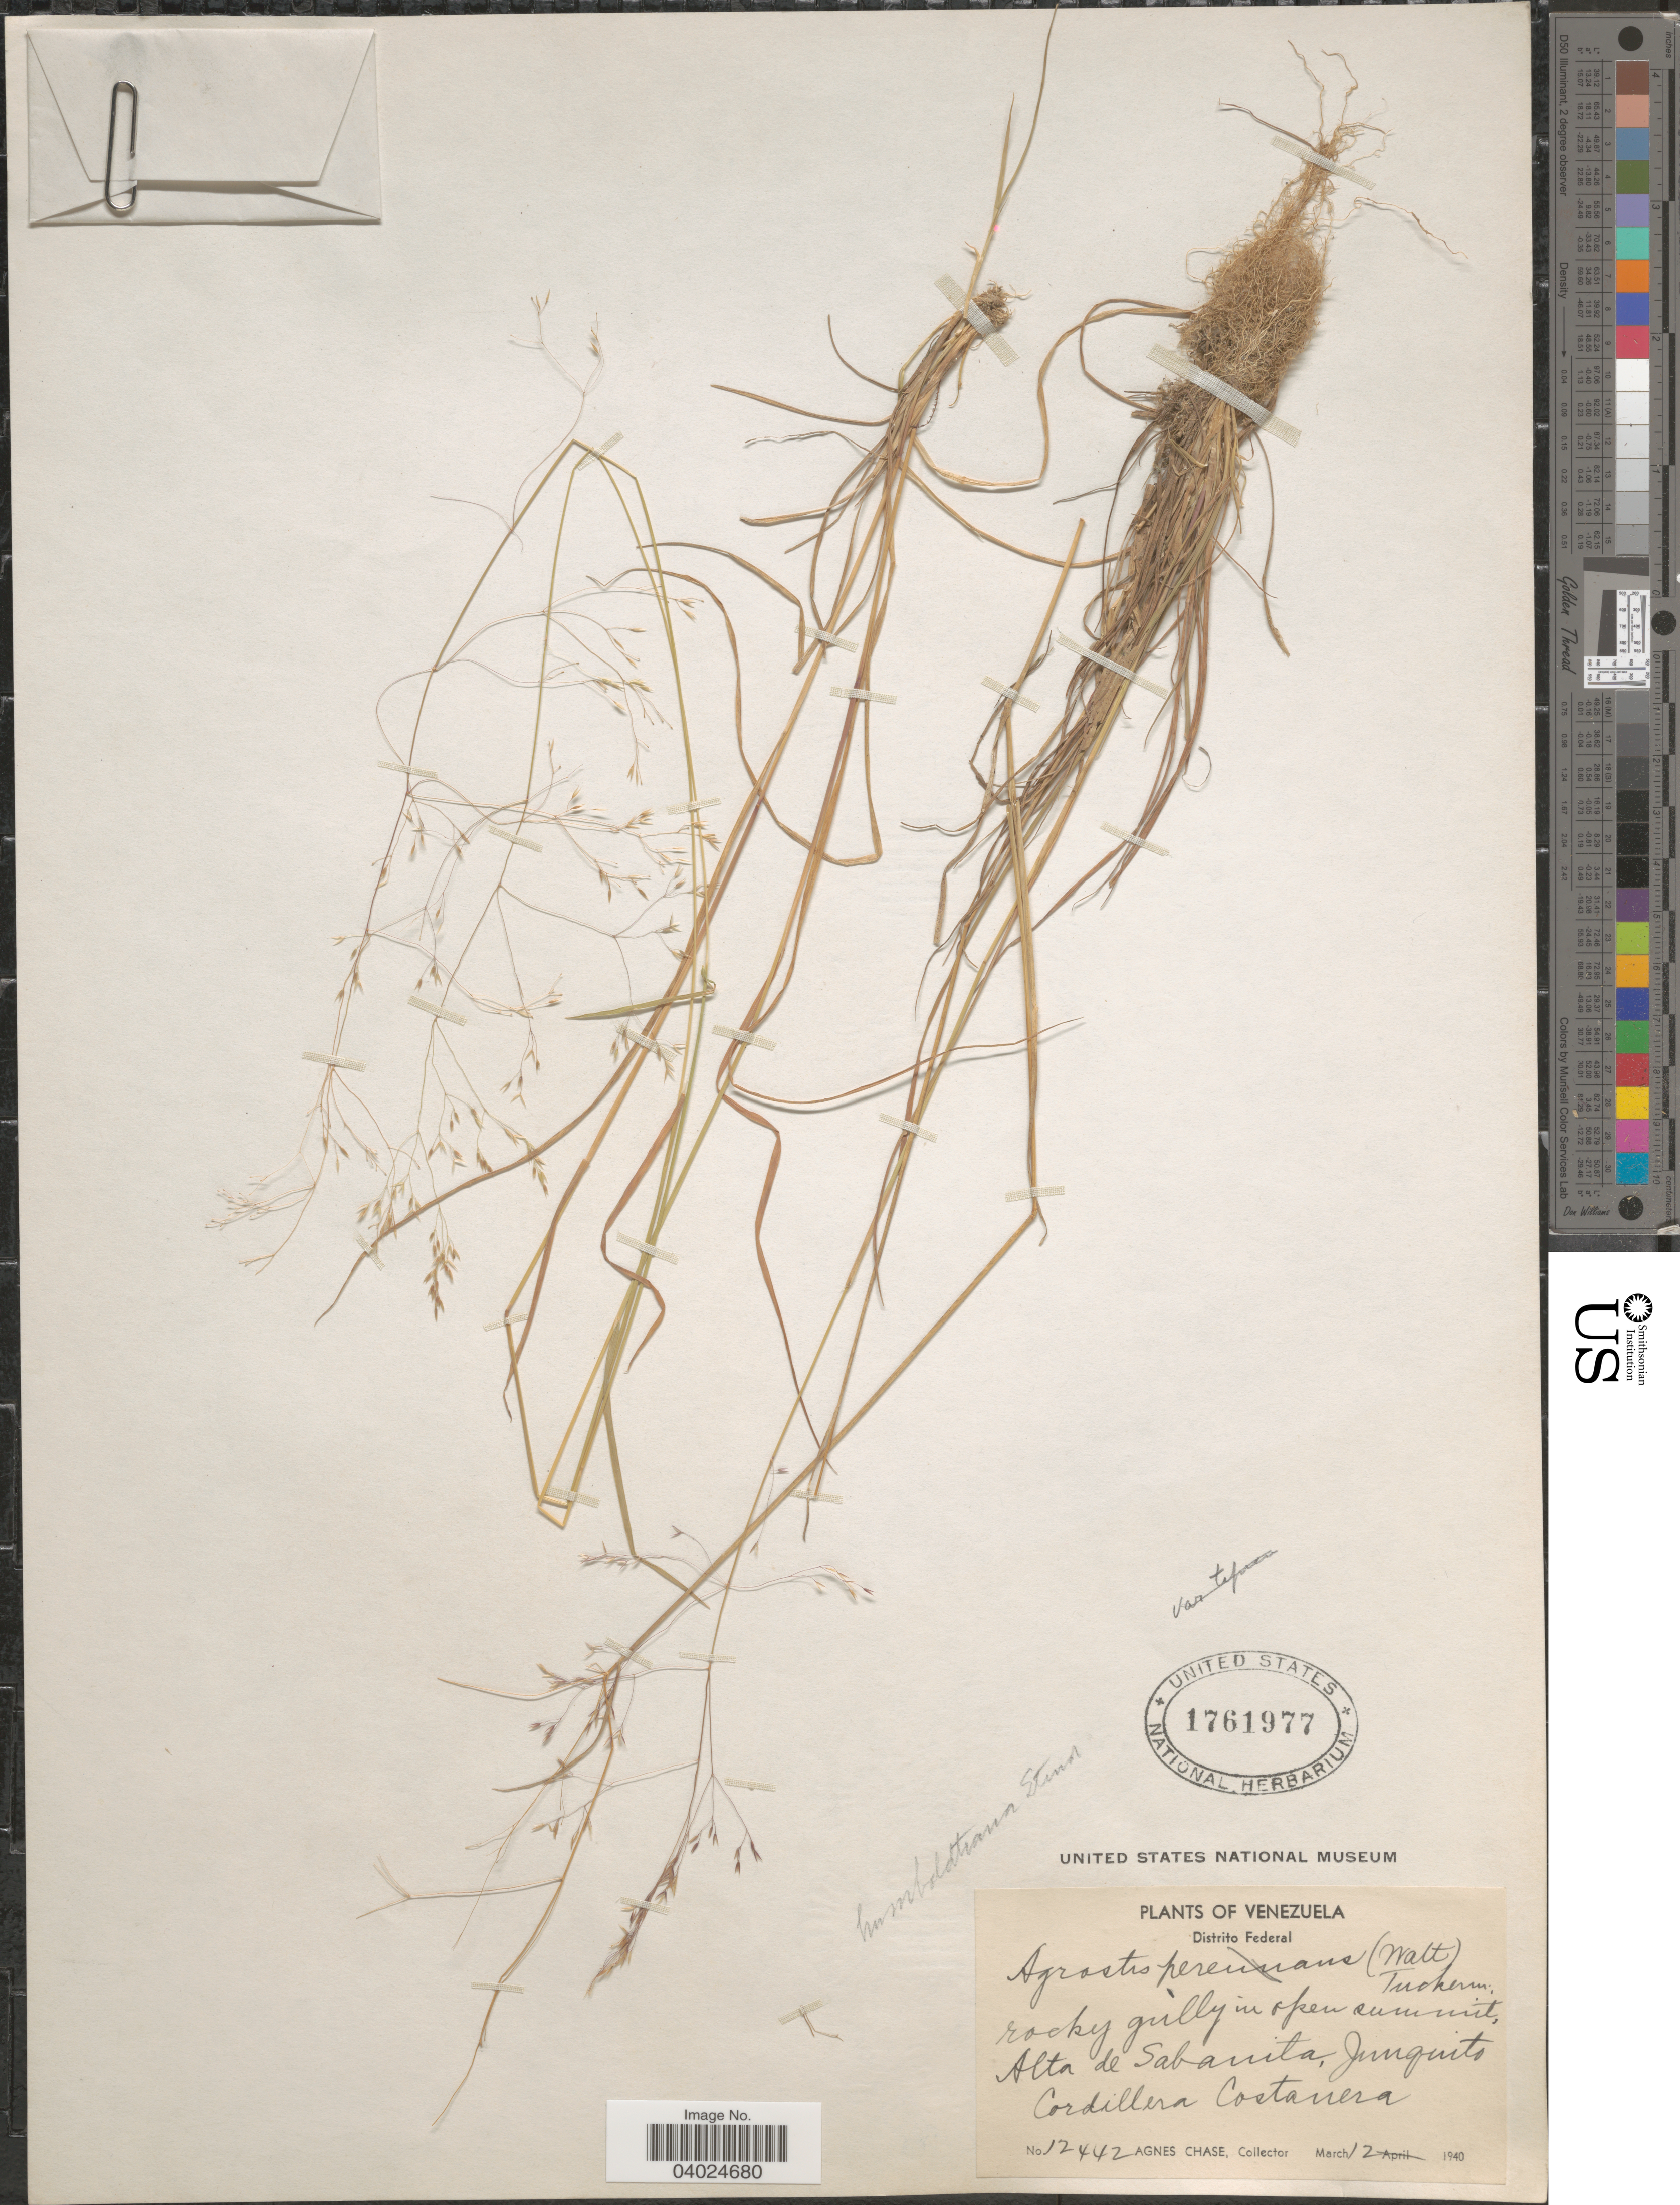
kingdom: Plantae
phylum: Tracheophyta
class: Liliopsida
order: Poales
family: Poaceae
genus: Agrostis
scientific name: Agrostis perennans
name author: (Walter) Tuck.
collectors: A. Chase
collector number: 12442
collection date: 1940-03-12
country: Venezuela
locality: Distrito Federal. In open summit, Alta de Sabanita, Junquito. Cordillera Costanera.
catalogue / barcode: US 1761977